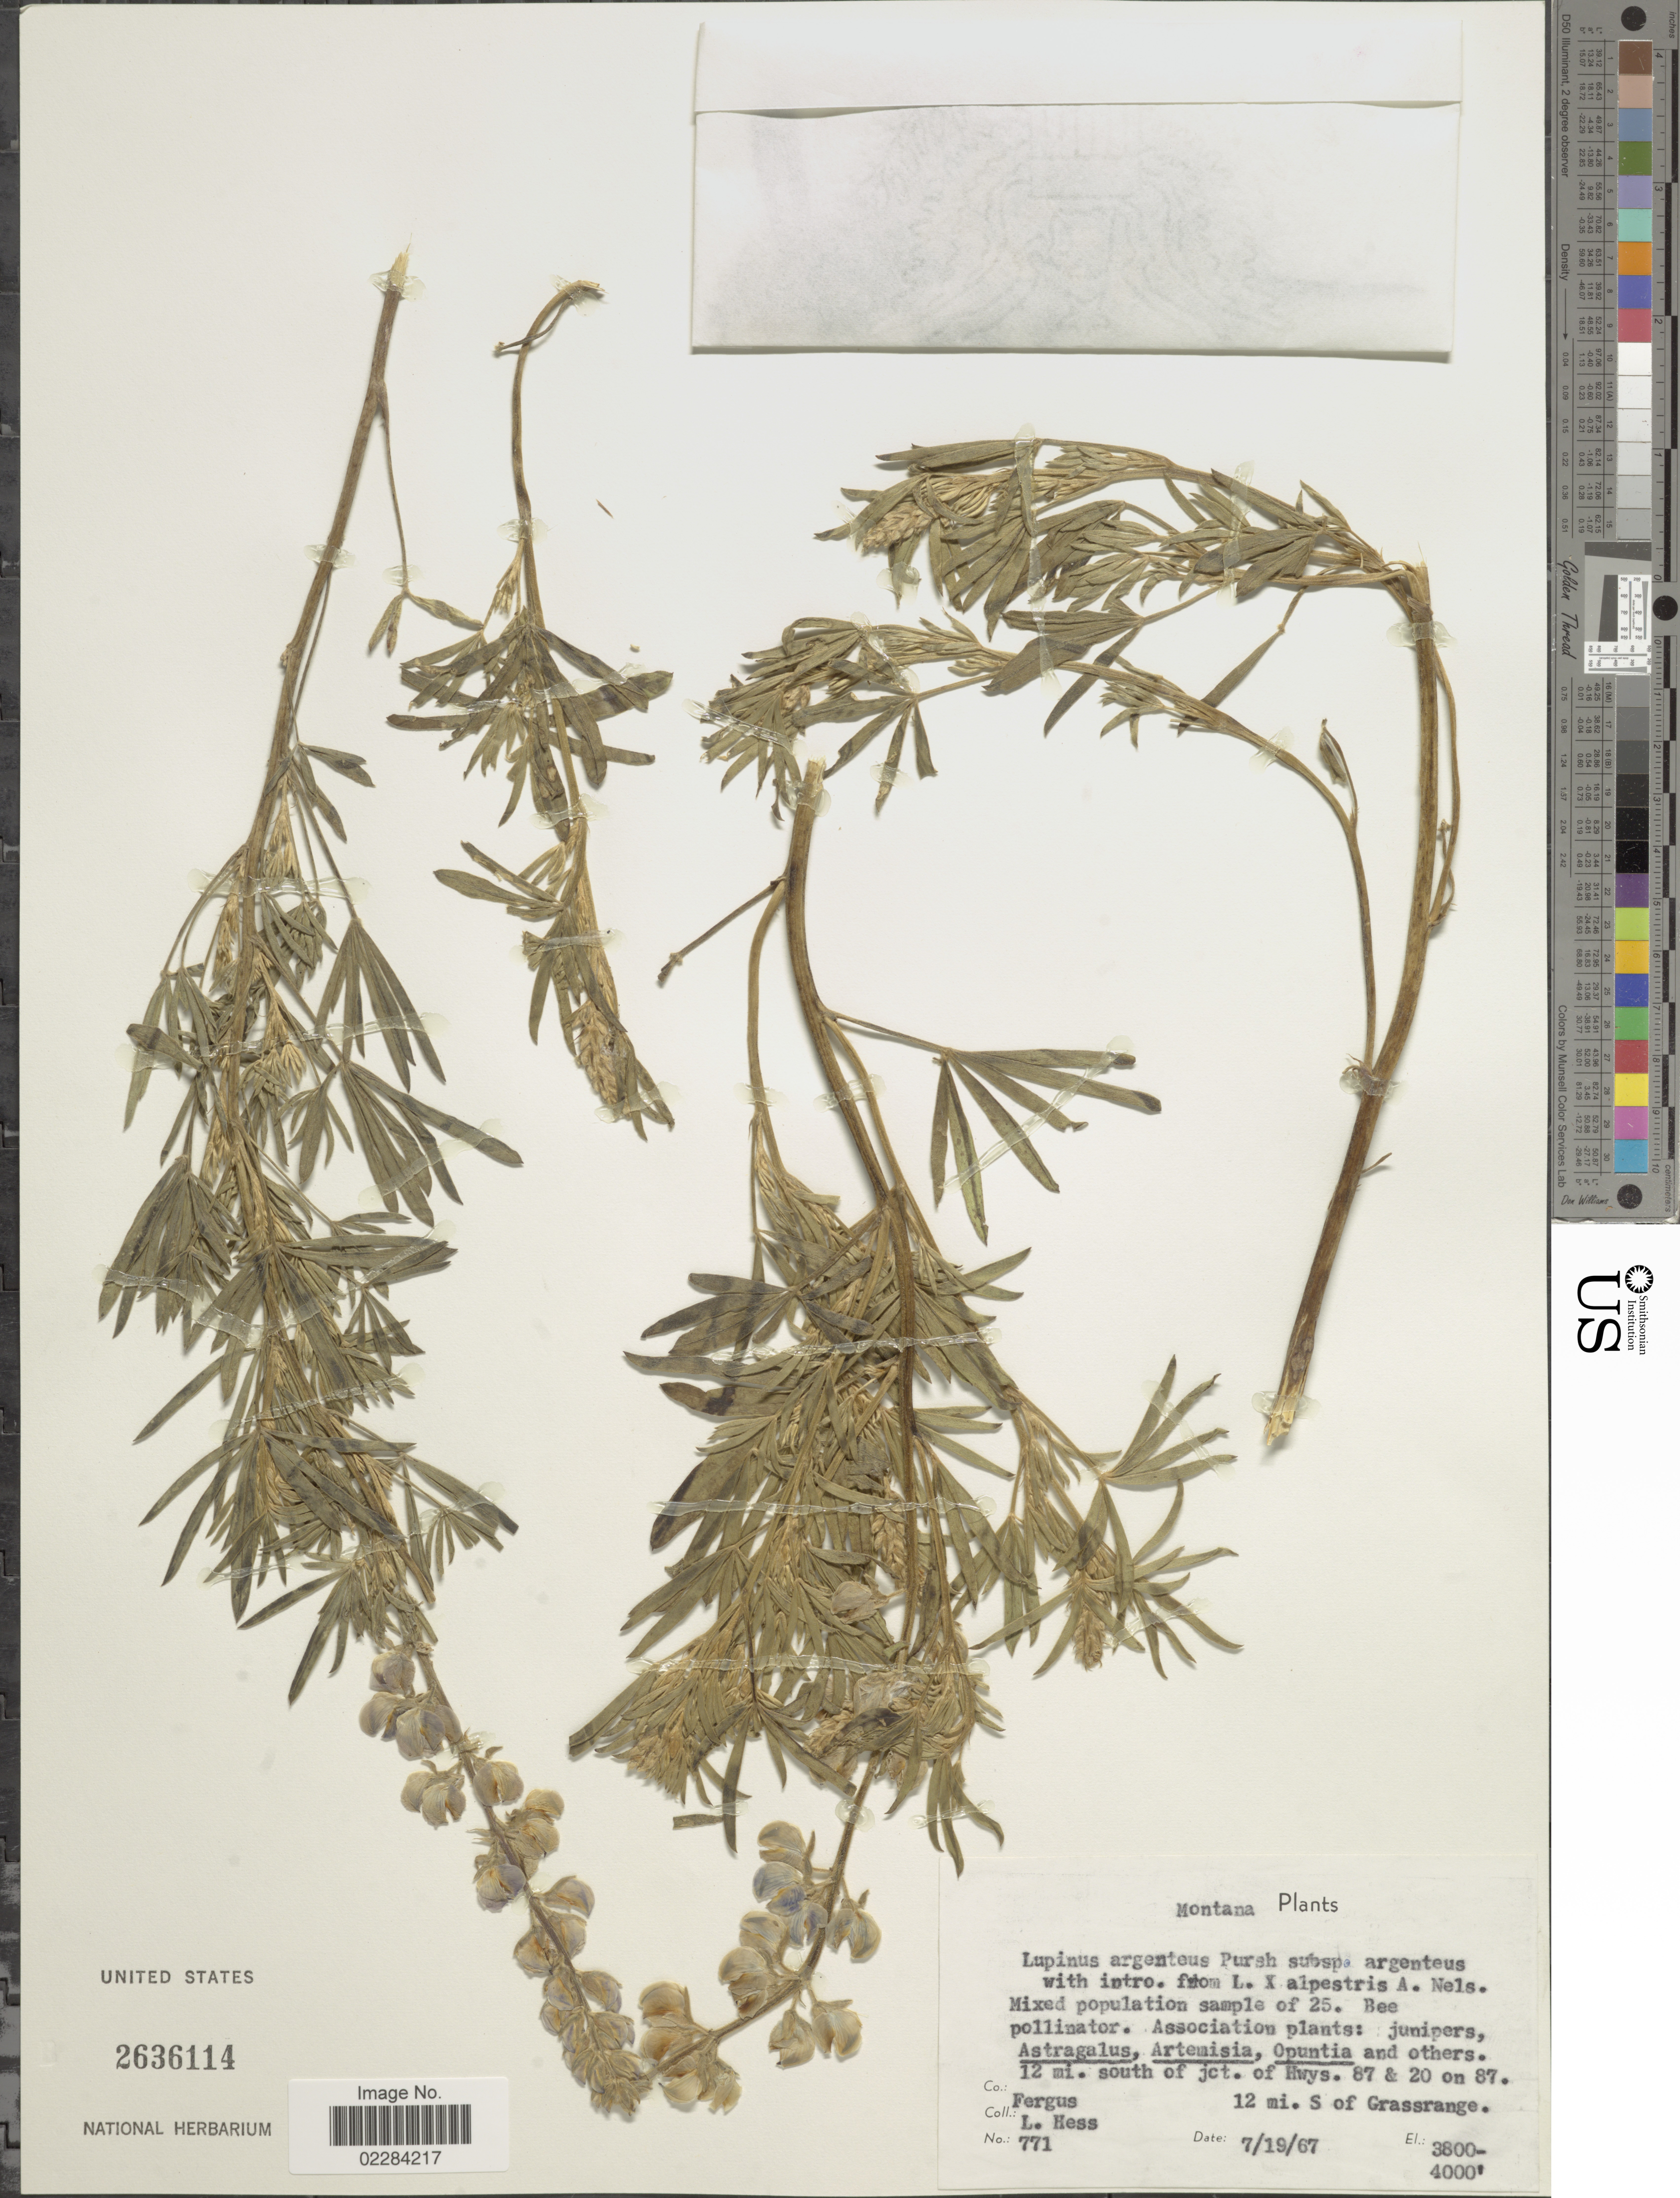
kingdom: Plantae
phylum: Tracheophyta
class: Magnoliopsida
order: Fabales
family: Fabaceae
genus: Lupinus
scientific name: Lupinus argenteus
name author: Pursh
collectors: L. Hess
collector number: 771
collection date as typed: Transcribed d/m/y: 19/7/67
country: United States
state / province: Montana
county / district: Fergus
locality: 12 mi. south of jct. of Hwys. 87 & 20 on 87. 12 mi. S. of Grass Range.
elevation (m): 1158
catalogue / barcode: US 2636114